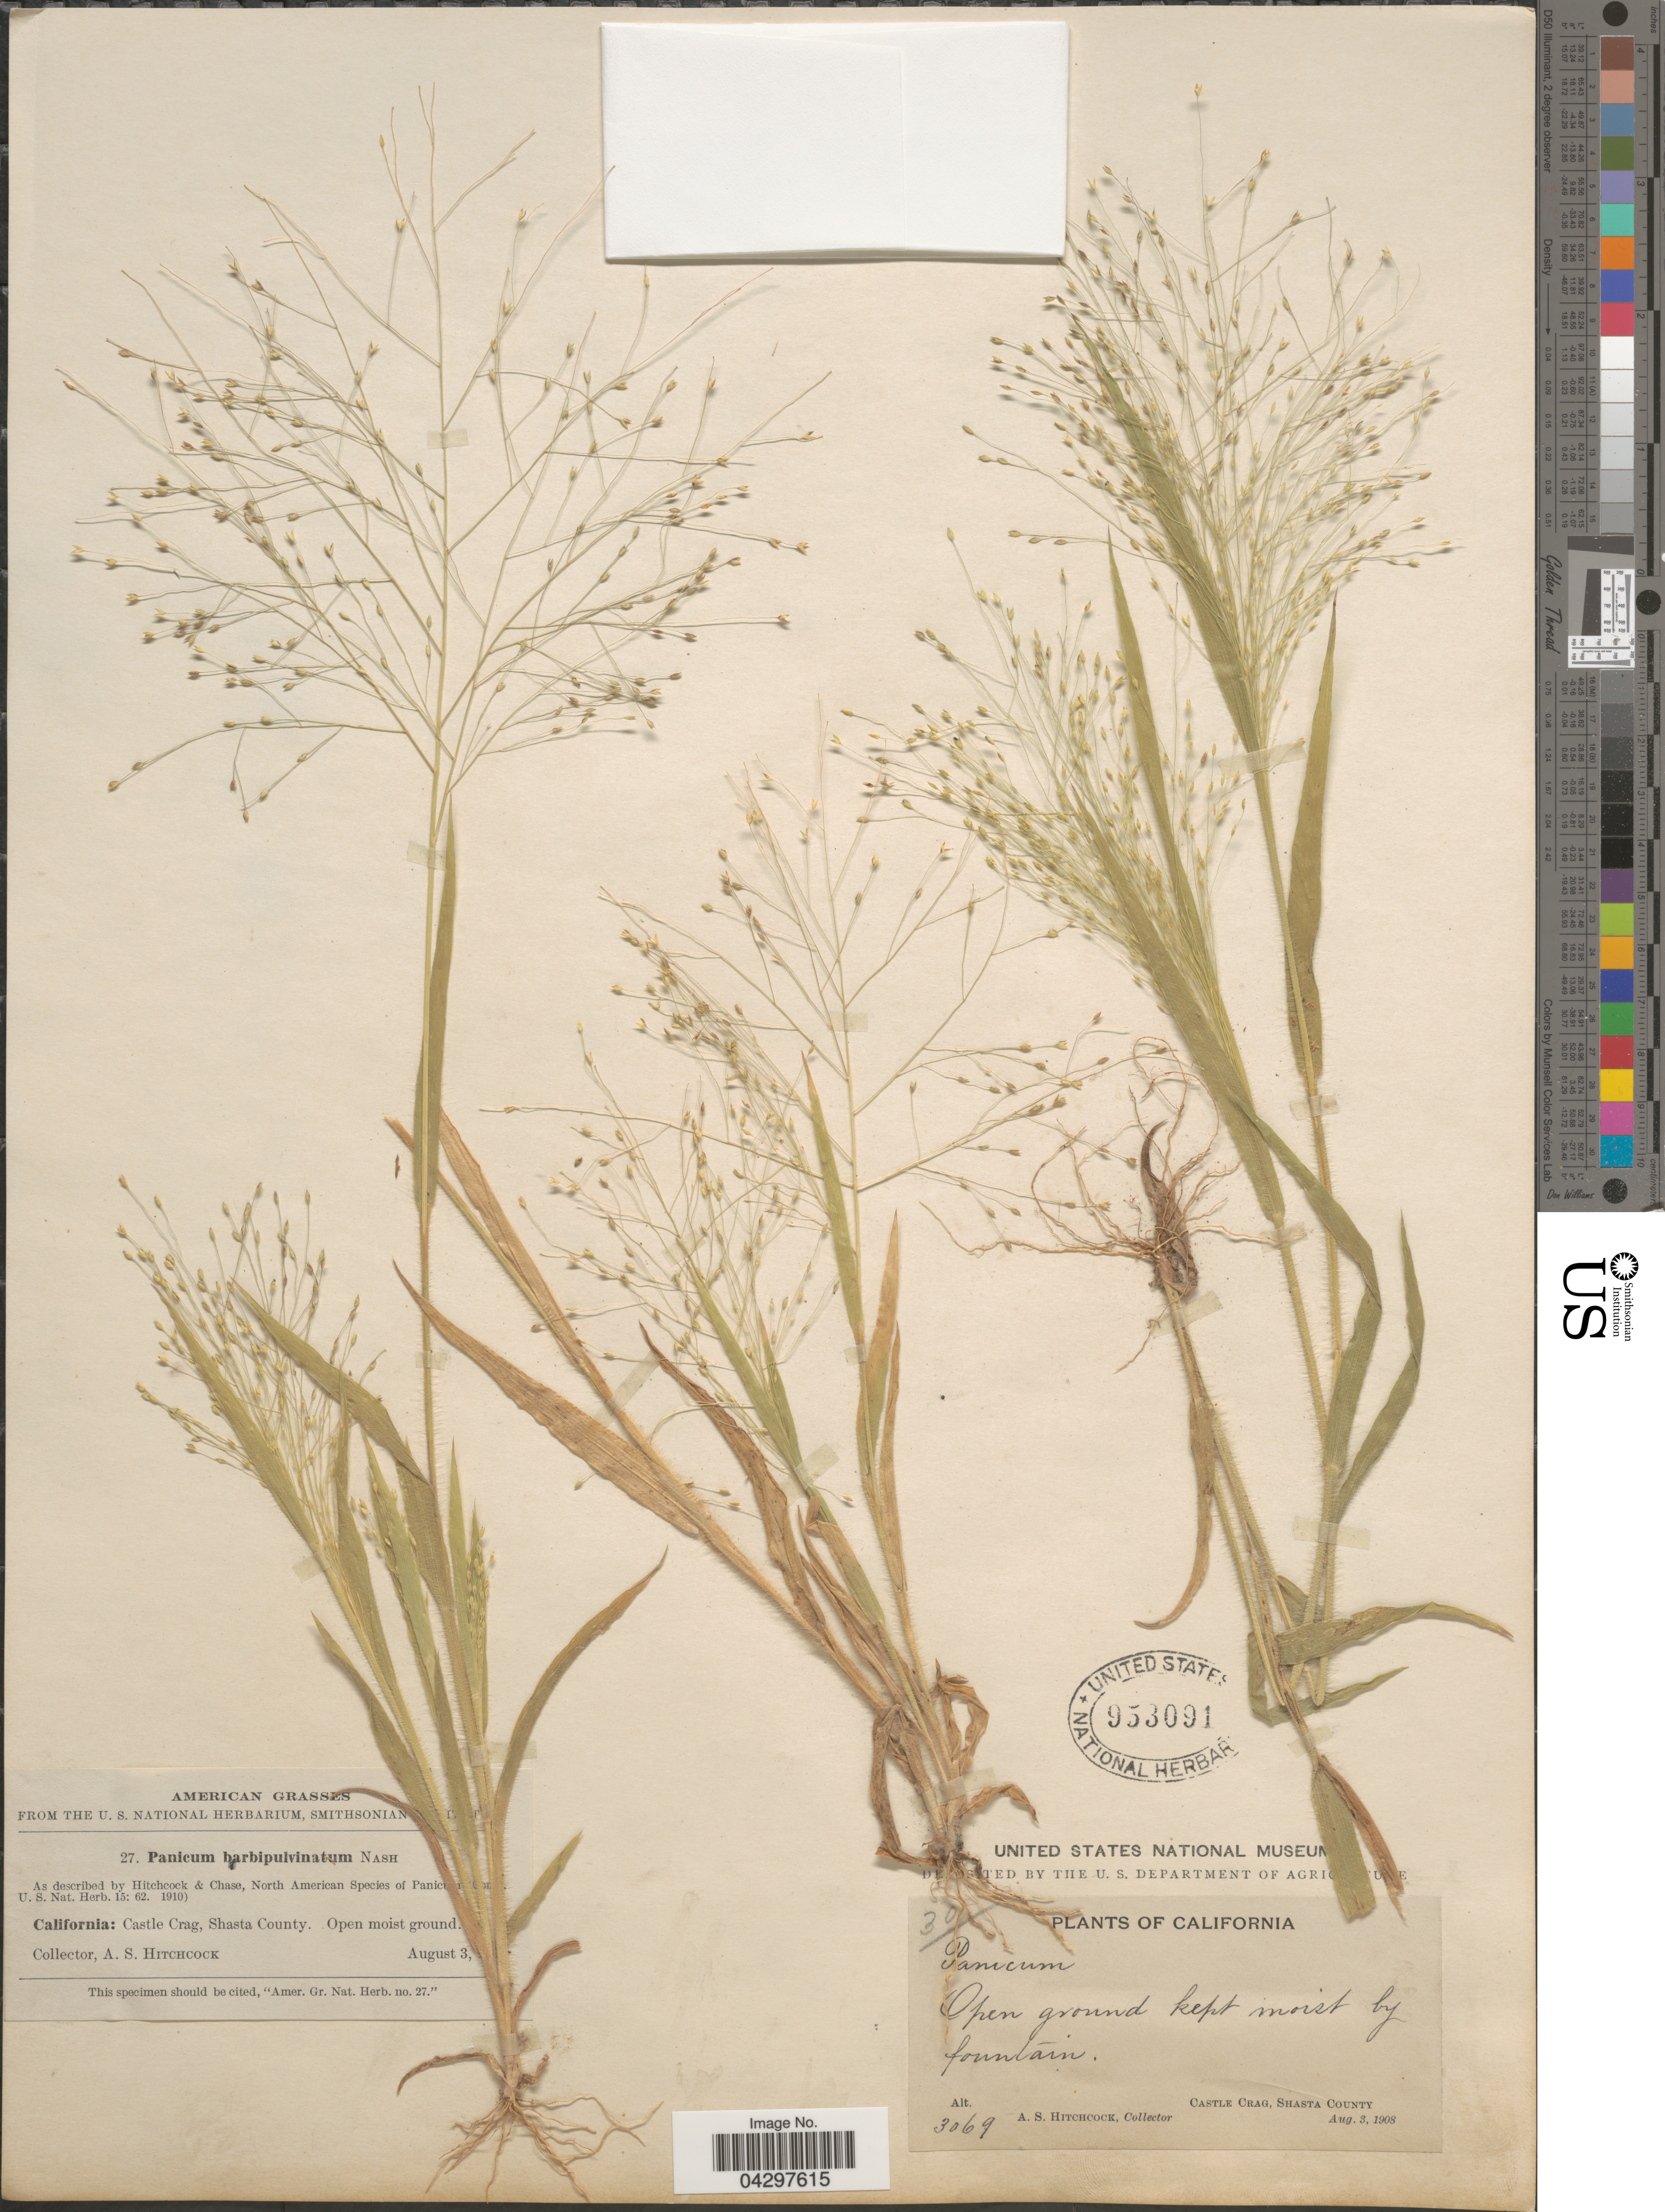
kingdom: Plantae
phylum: Tracheophyta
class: Liliopsida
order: Poales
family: Poaceae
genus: Panicum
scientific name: Panicum capillare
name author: L.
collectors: A. S. Hitchcock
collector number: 3069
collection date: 1908-08-03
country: United States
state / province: California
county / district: Shasta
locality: Castle Crag, shasta County.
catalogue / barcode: US 953091